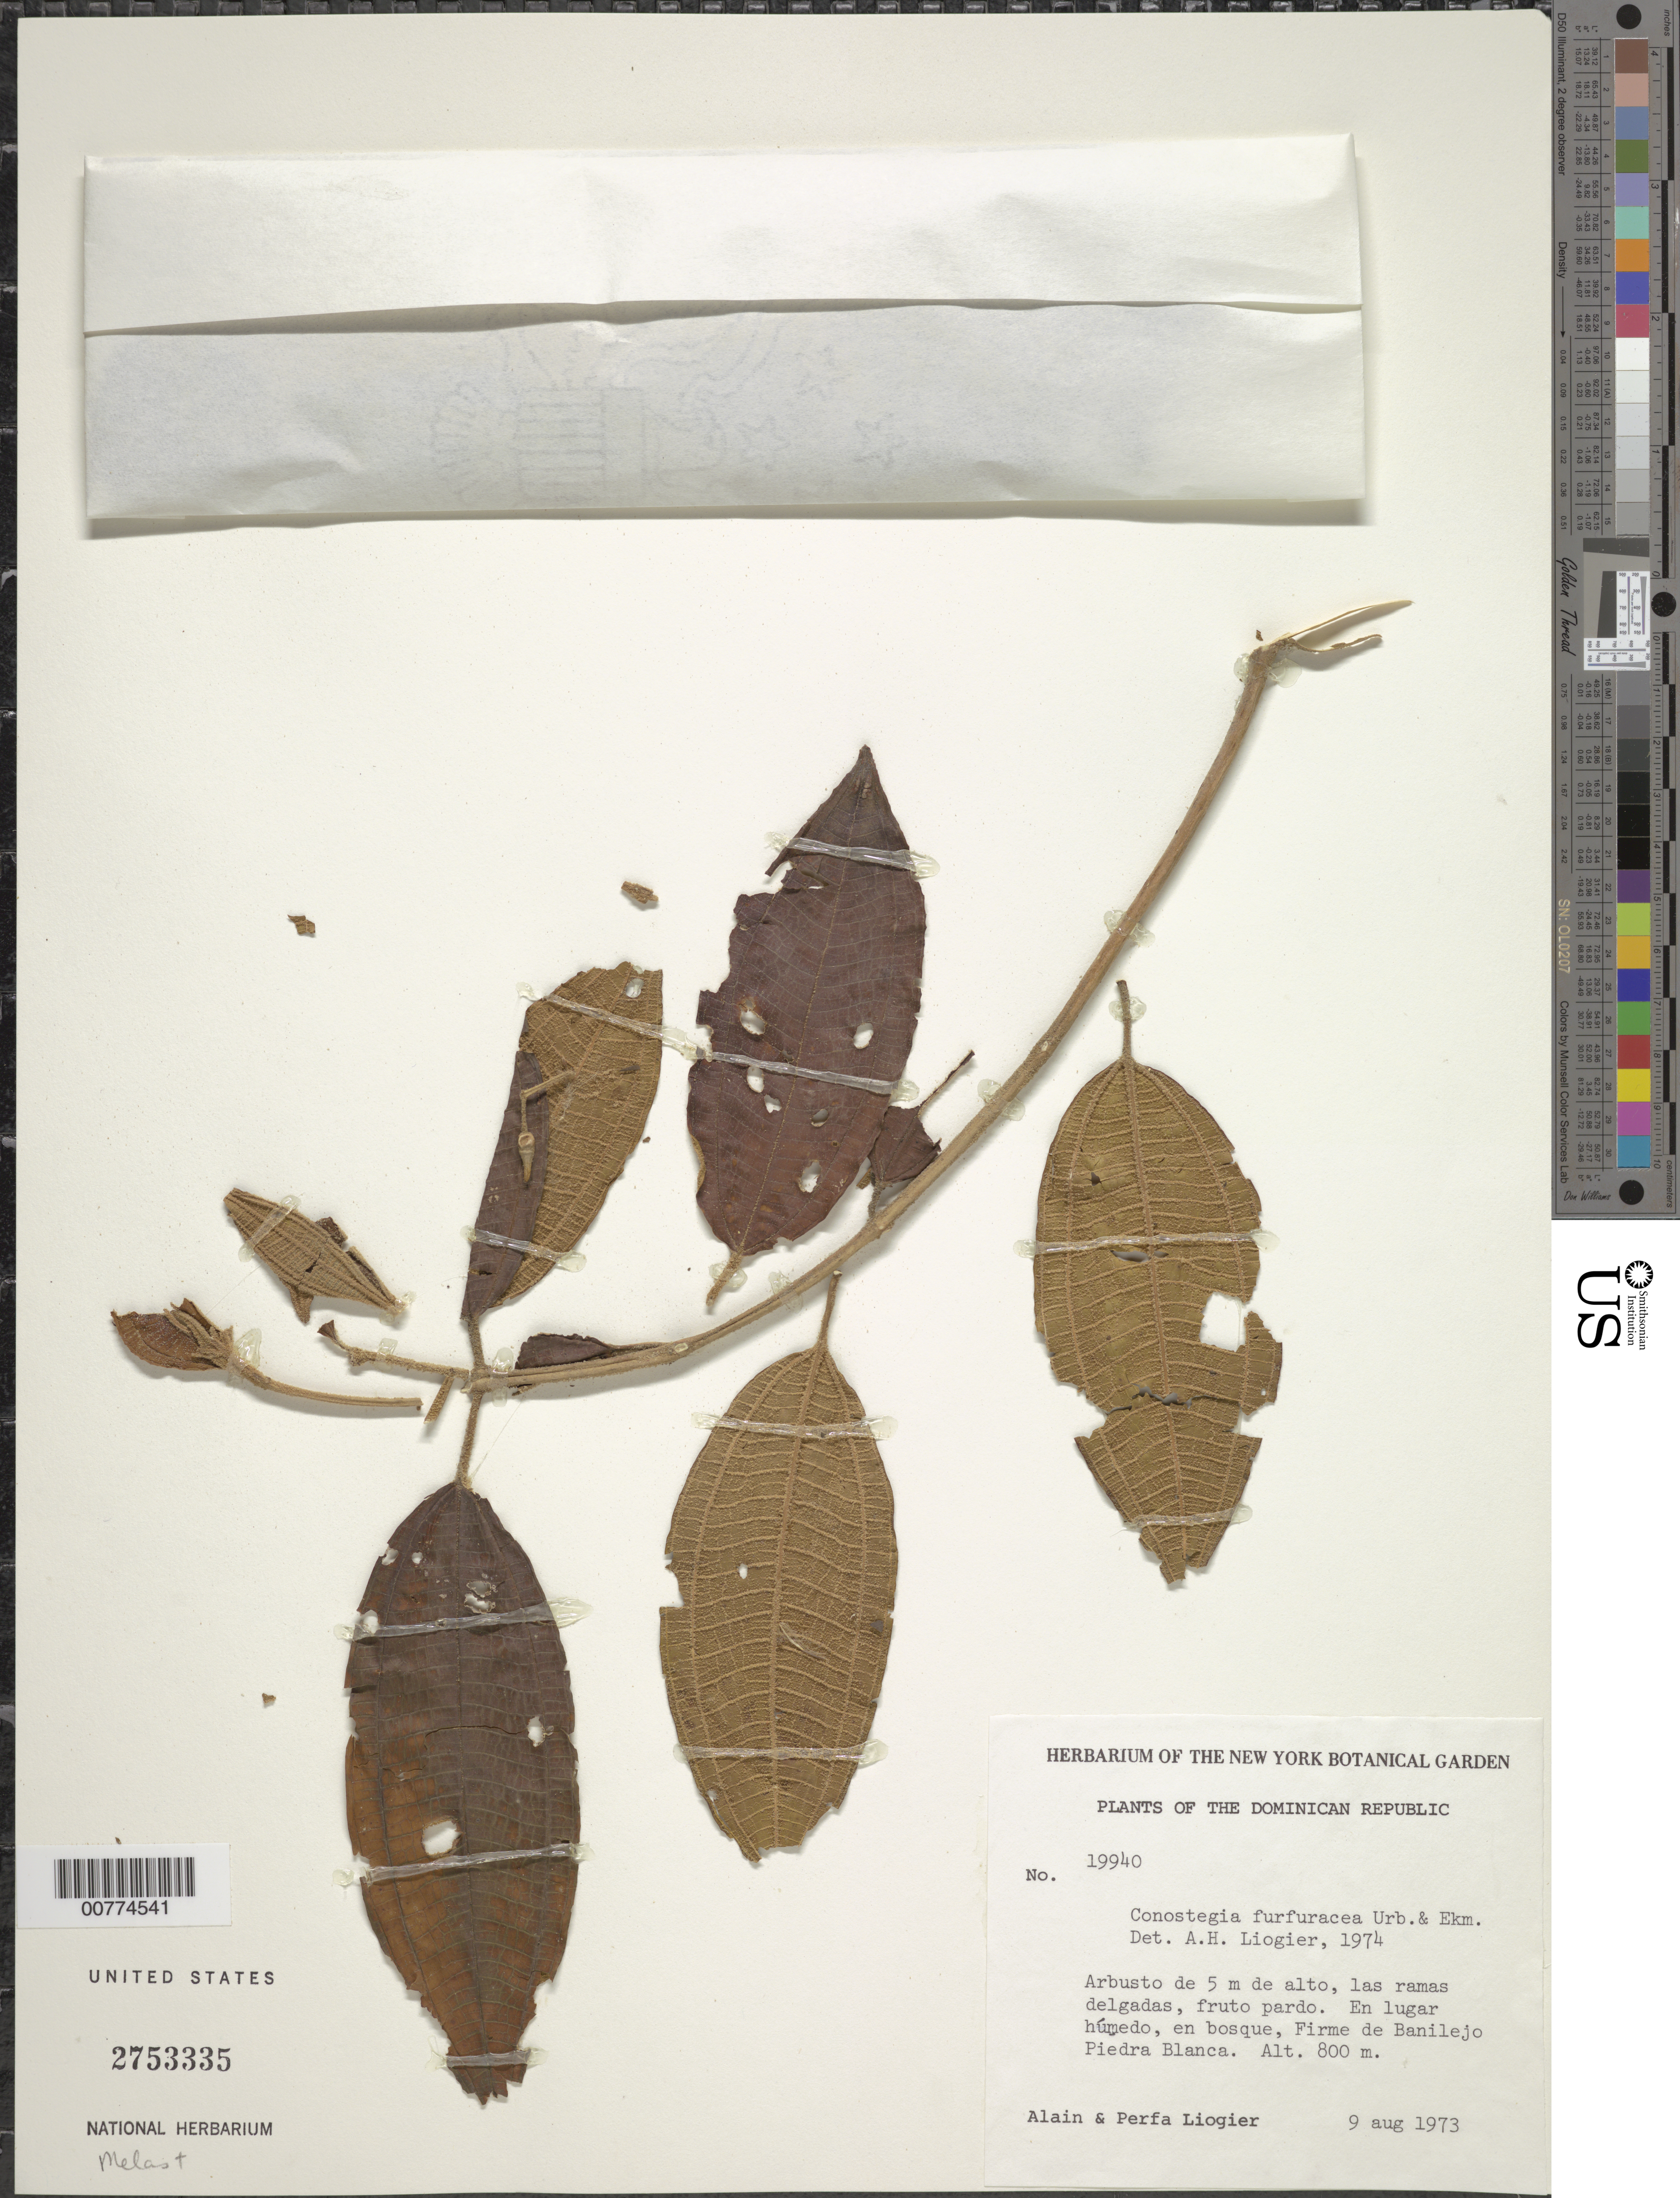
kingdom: Plantae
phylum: Tracheophyta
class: Magnoliopsida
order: Myrtales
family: Melastomataceae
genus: Conostegia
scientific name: Conostegia lindenii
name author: Cogn.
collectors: A. H. Liogier & M. P. Liogier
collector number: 19940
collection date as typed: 09 Aug 1973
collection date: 1973-08-09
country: Dominican Republic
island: Hispaniola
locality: Piedra Blanca, Firme de Banilejo.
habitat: Wet place, in forest.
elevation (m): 800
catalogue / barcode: US 2753335